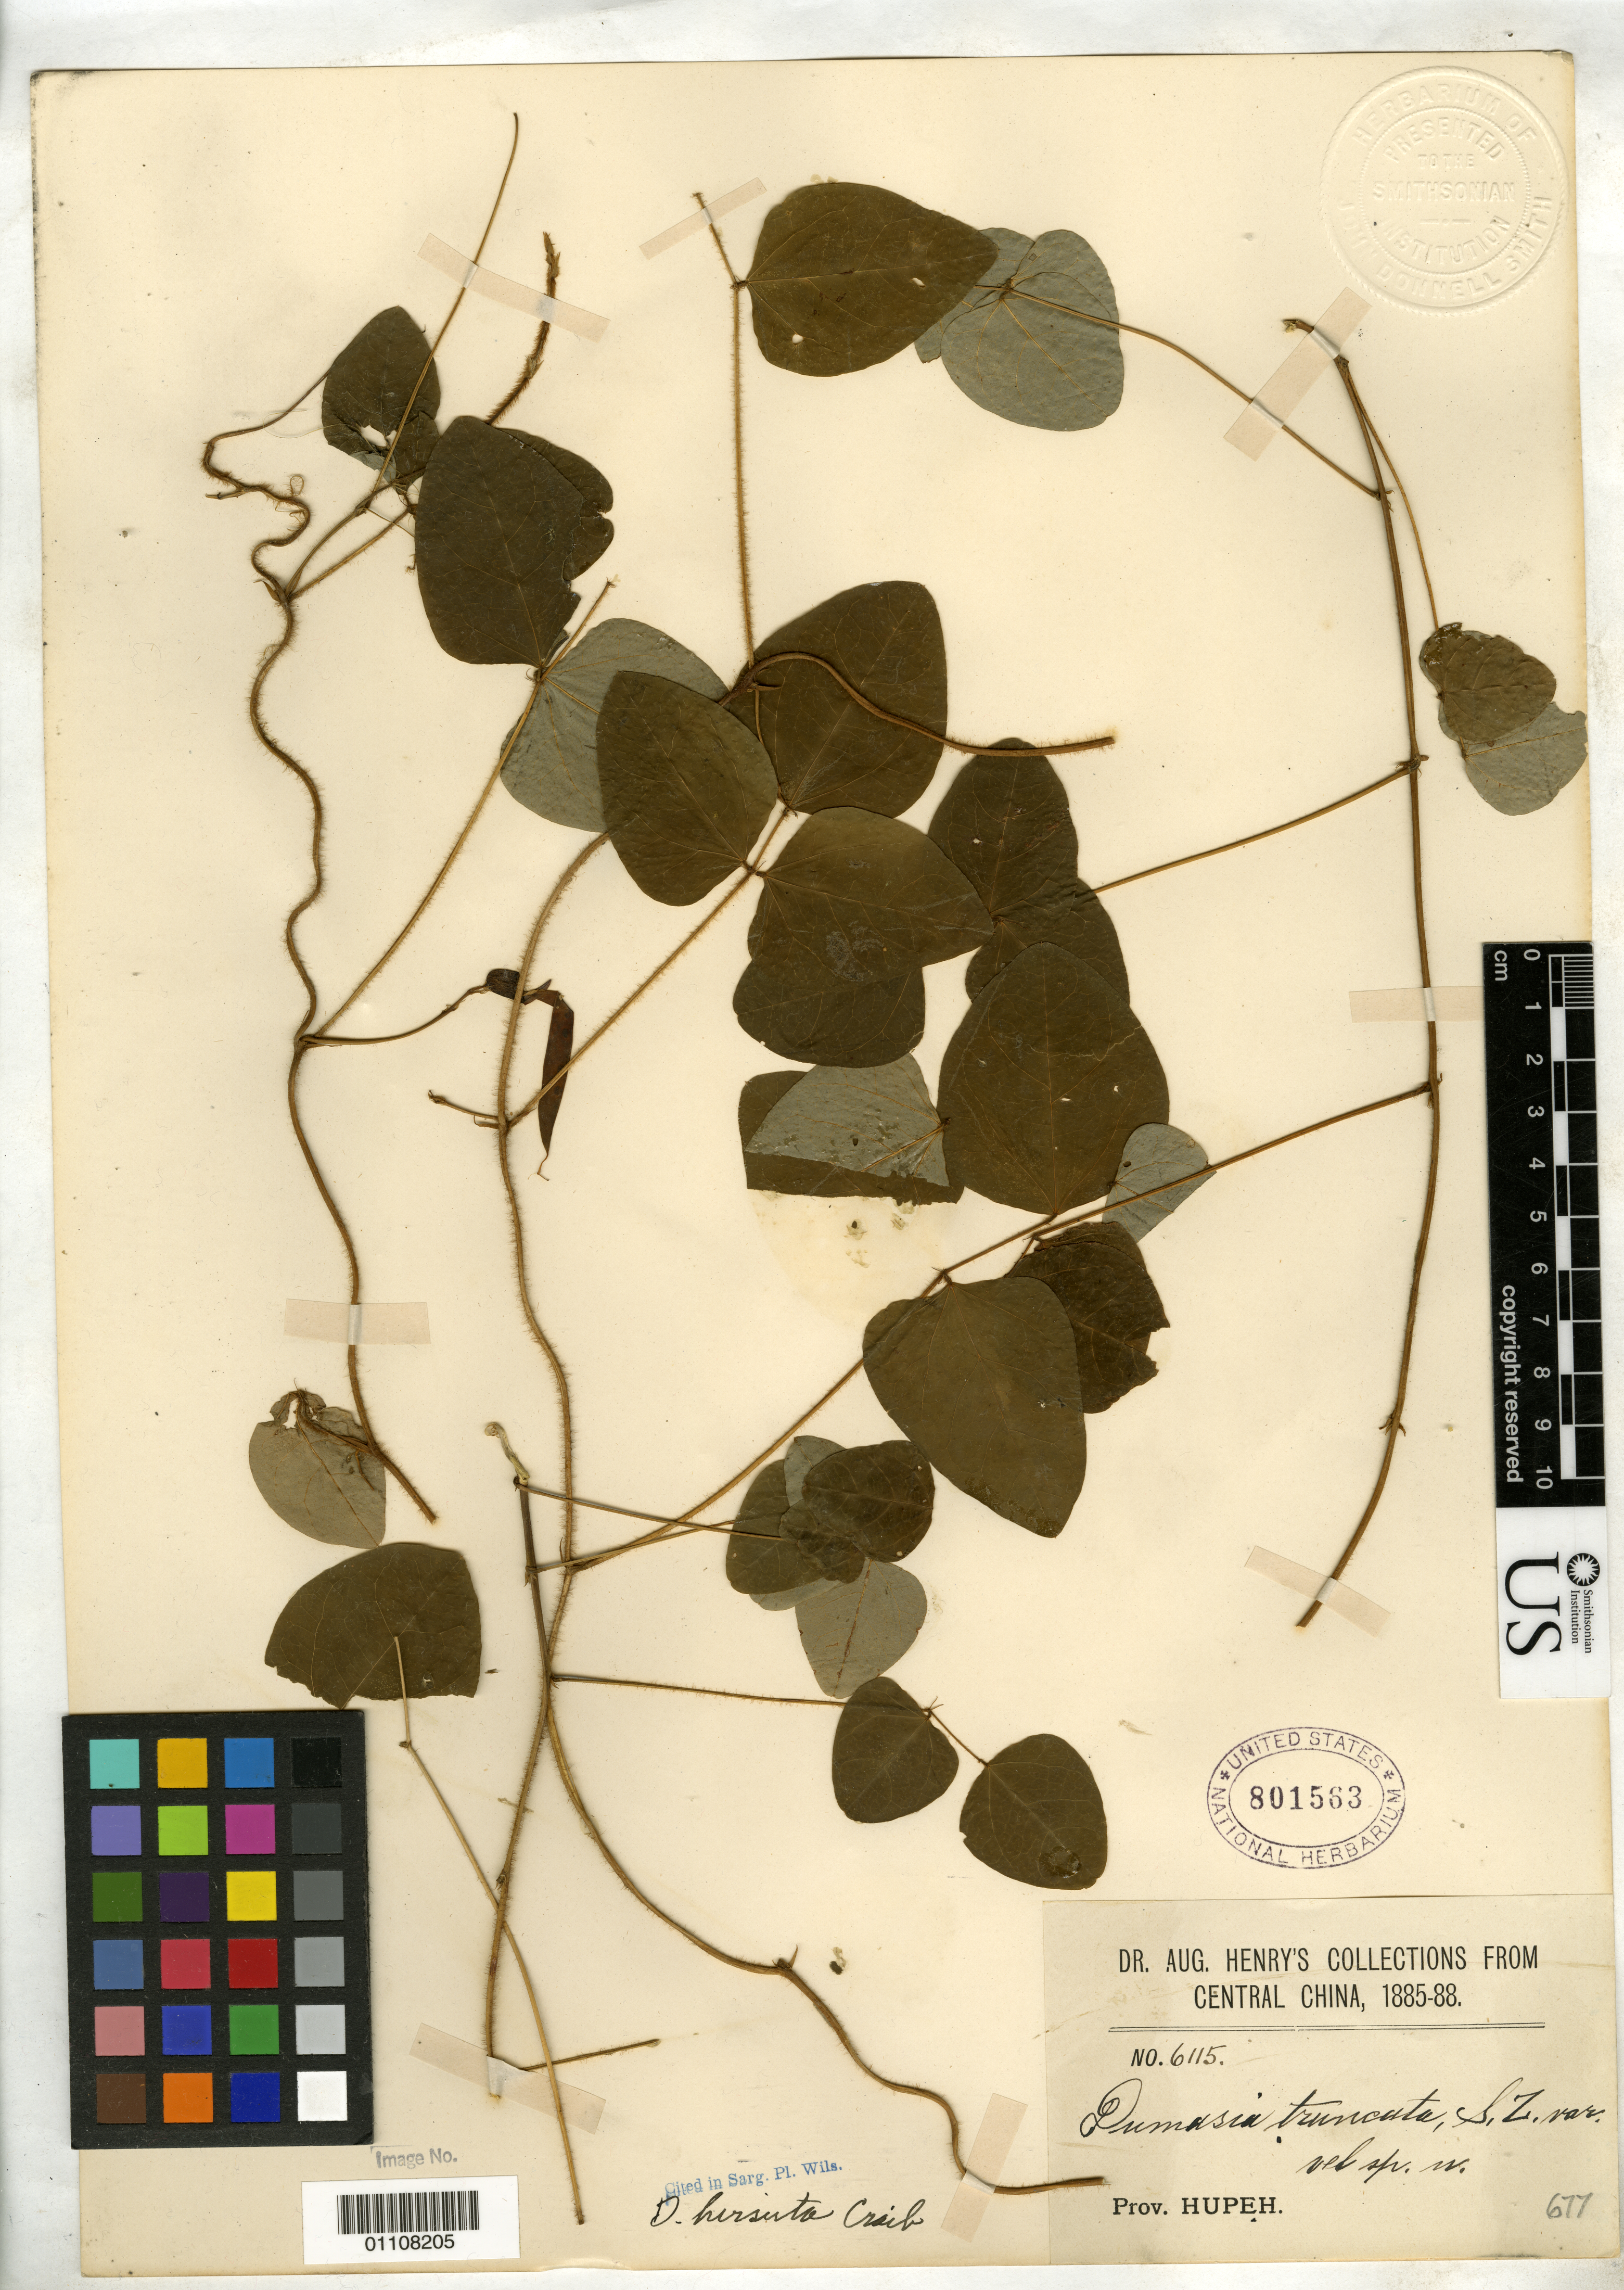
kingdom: Plantae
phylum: Tracheophyta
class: Magnoliopsida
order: Fabales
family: Fabaceae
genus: Dumasia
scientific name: Dumasia hirsuta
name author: Craib in Sarg.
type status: Syntype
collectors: A. Henry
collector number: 6115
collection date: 1885/1888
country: China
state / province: Hubei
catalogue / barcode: US 801563